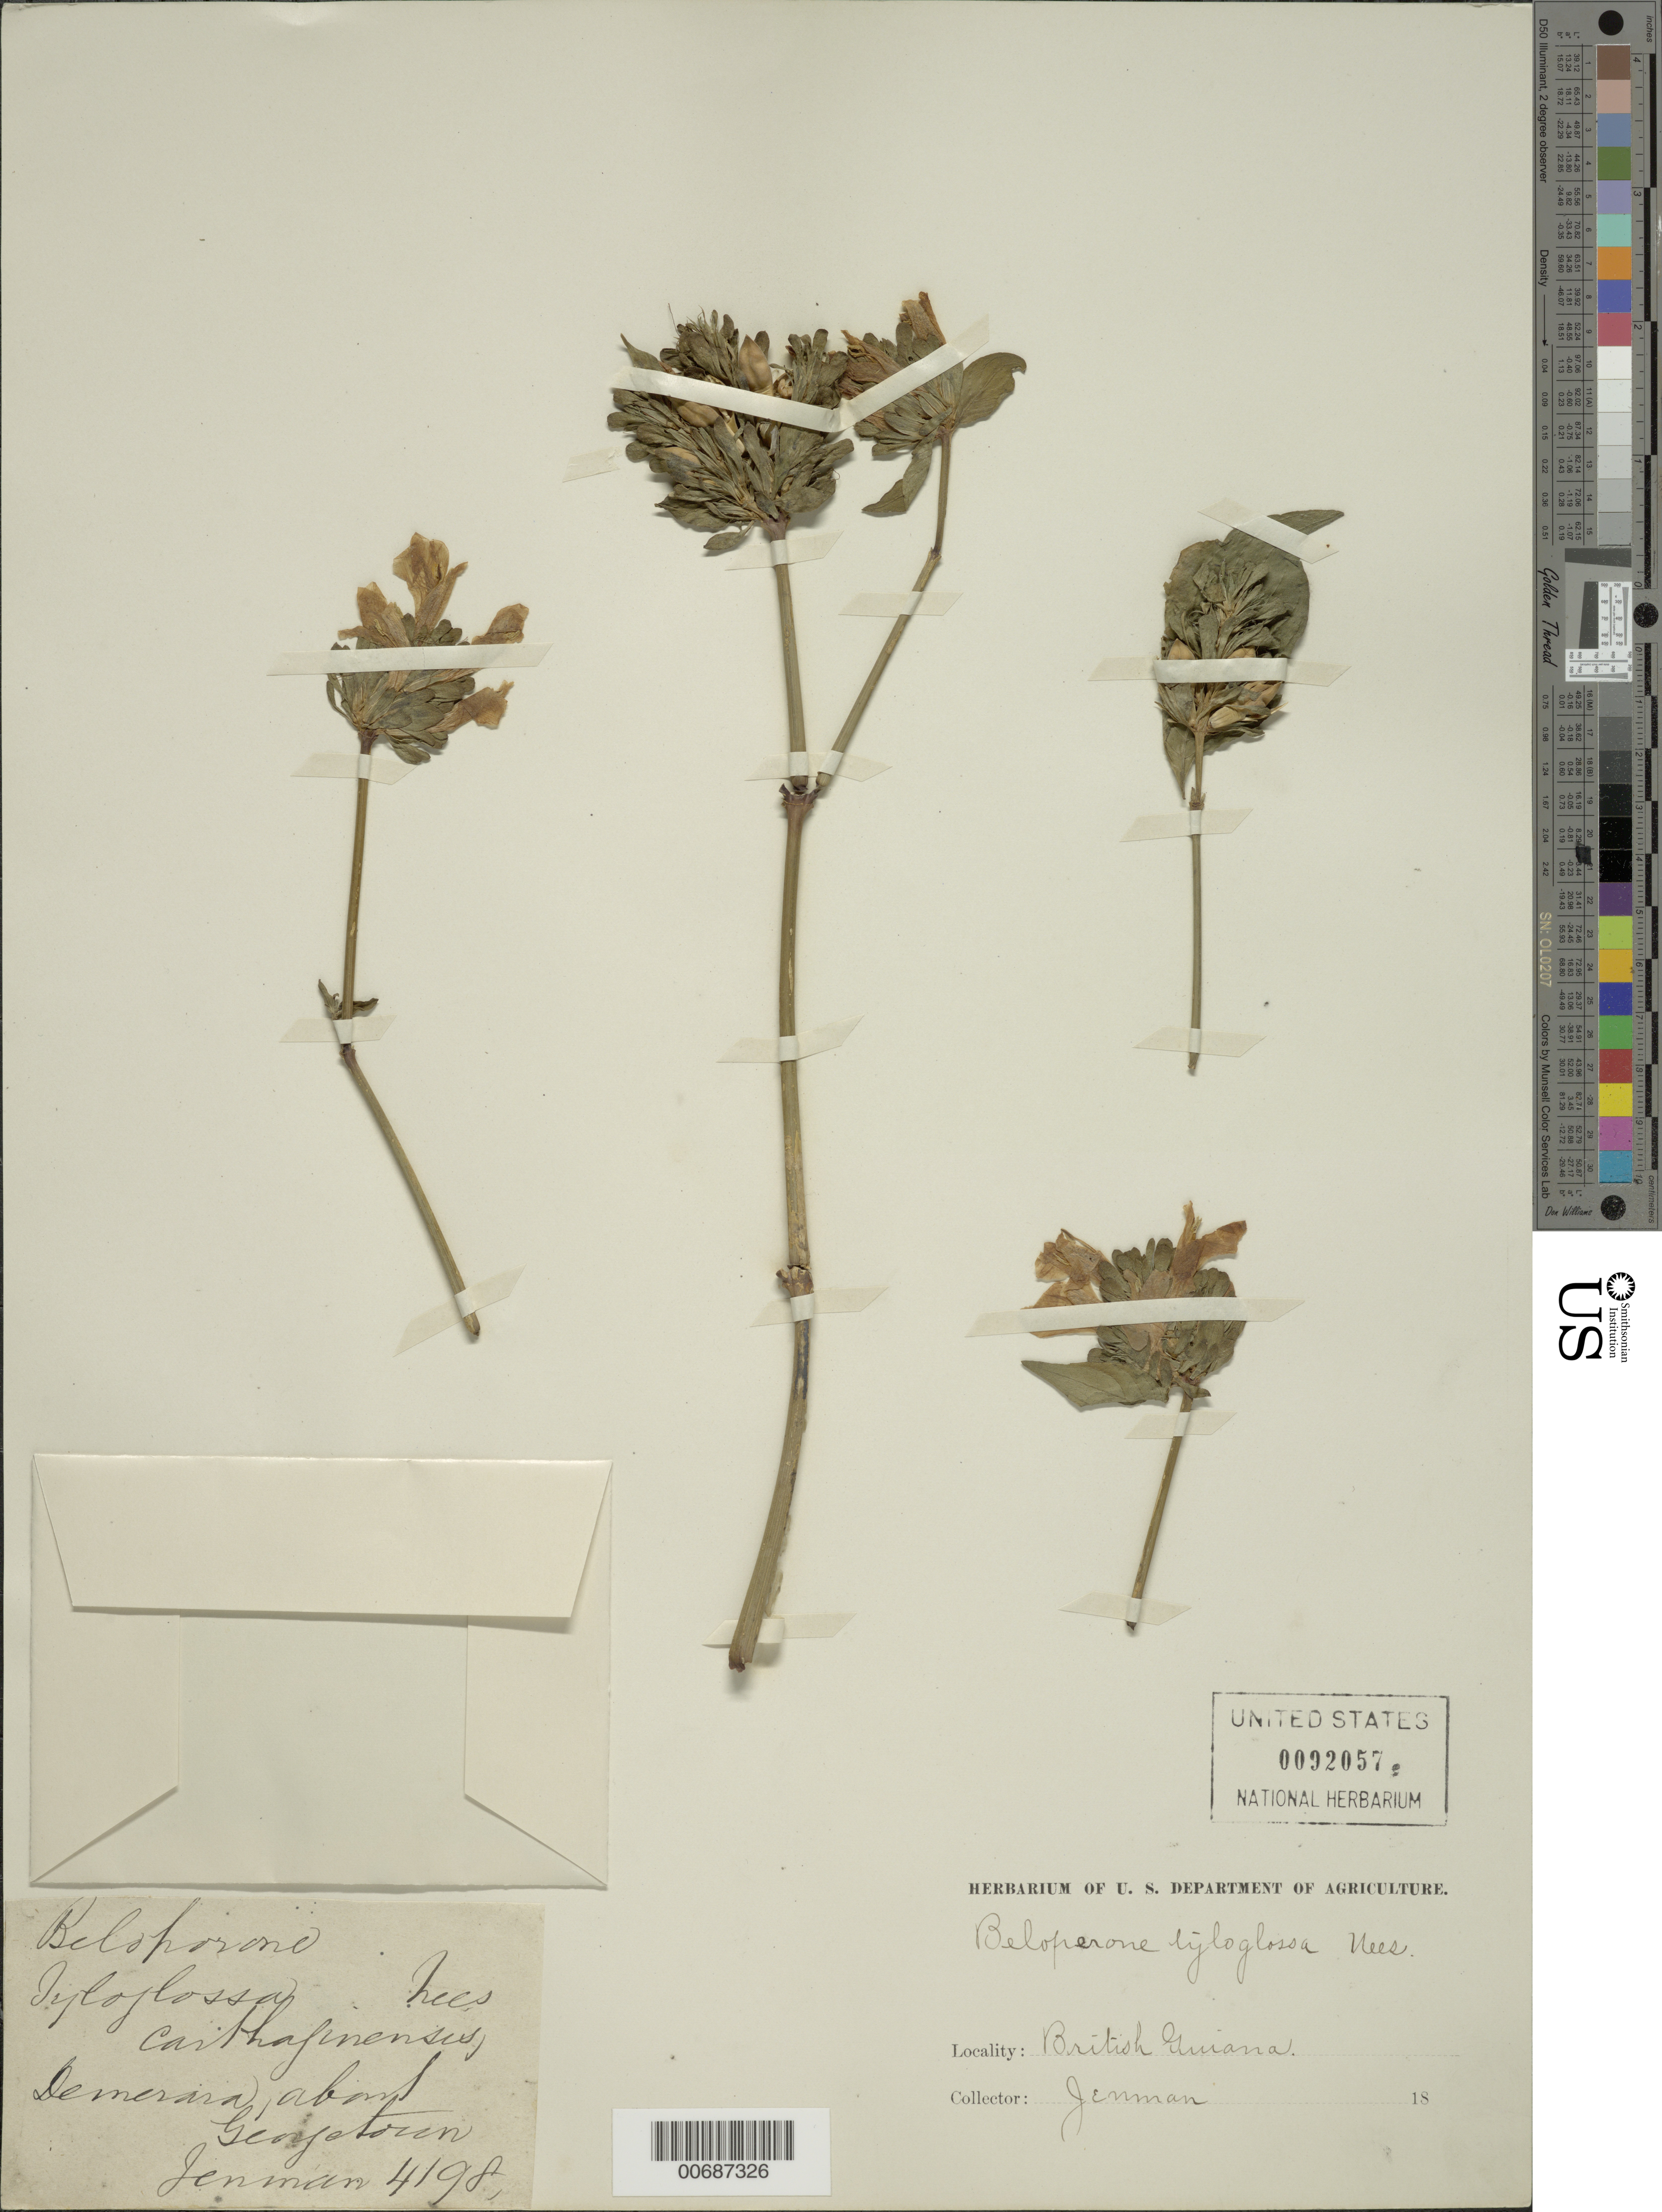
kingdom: Plantae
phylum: Tracheophyta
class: Magnoliopsida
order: Lamiales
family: Acanthaceae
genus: Justicia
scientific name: Justicia carthaginensis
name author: Jacq.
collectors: G. S. Jenman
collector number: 4198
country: Guyana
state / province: Demerara-Mahaica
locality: Georgetown, about, Demerara River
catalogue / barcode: US 92057